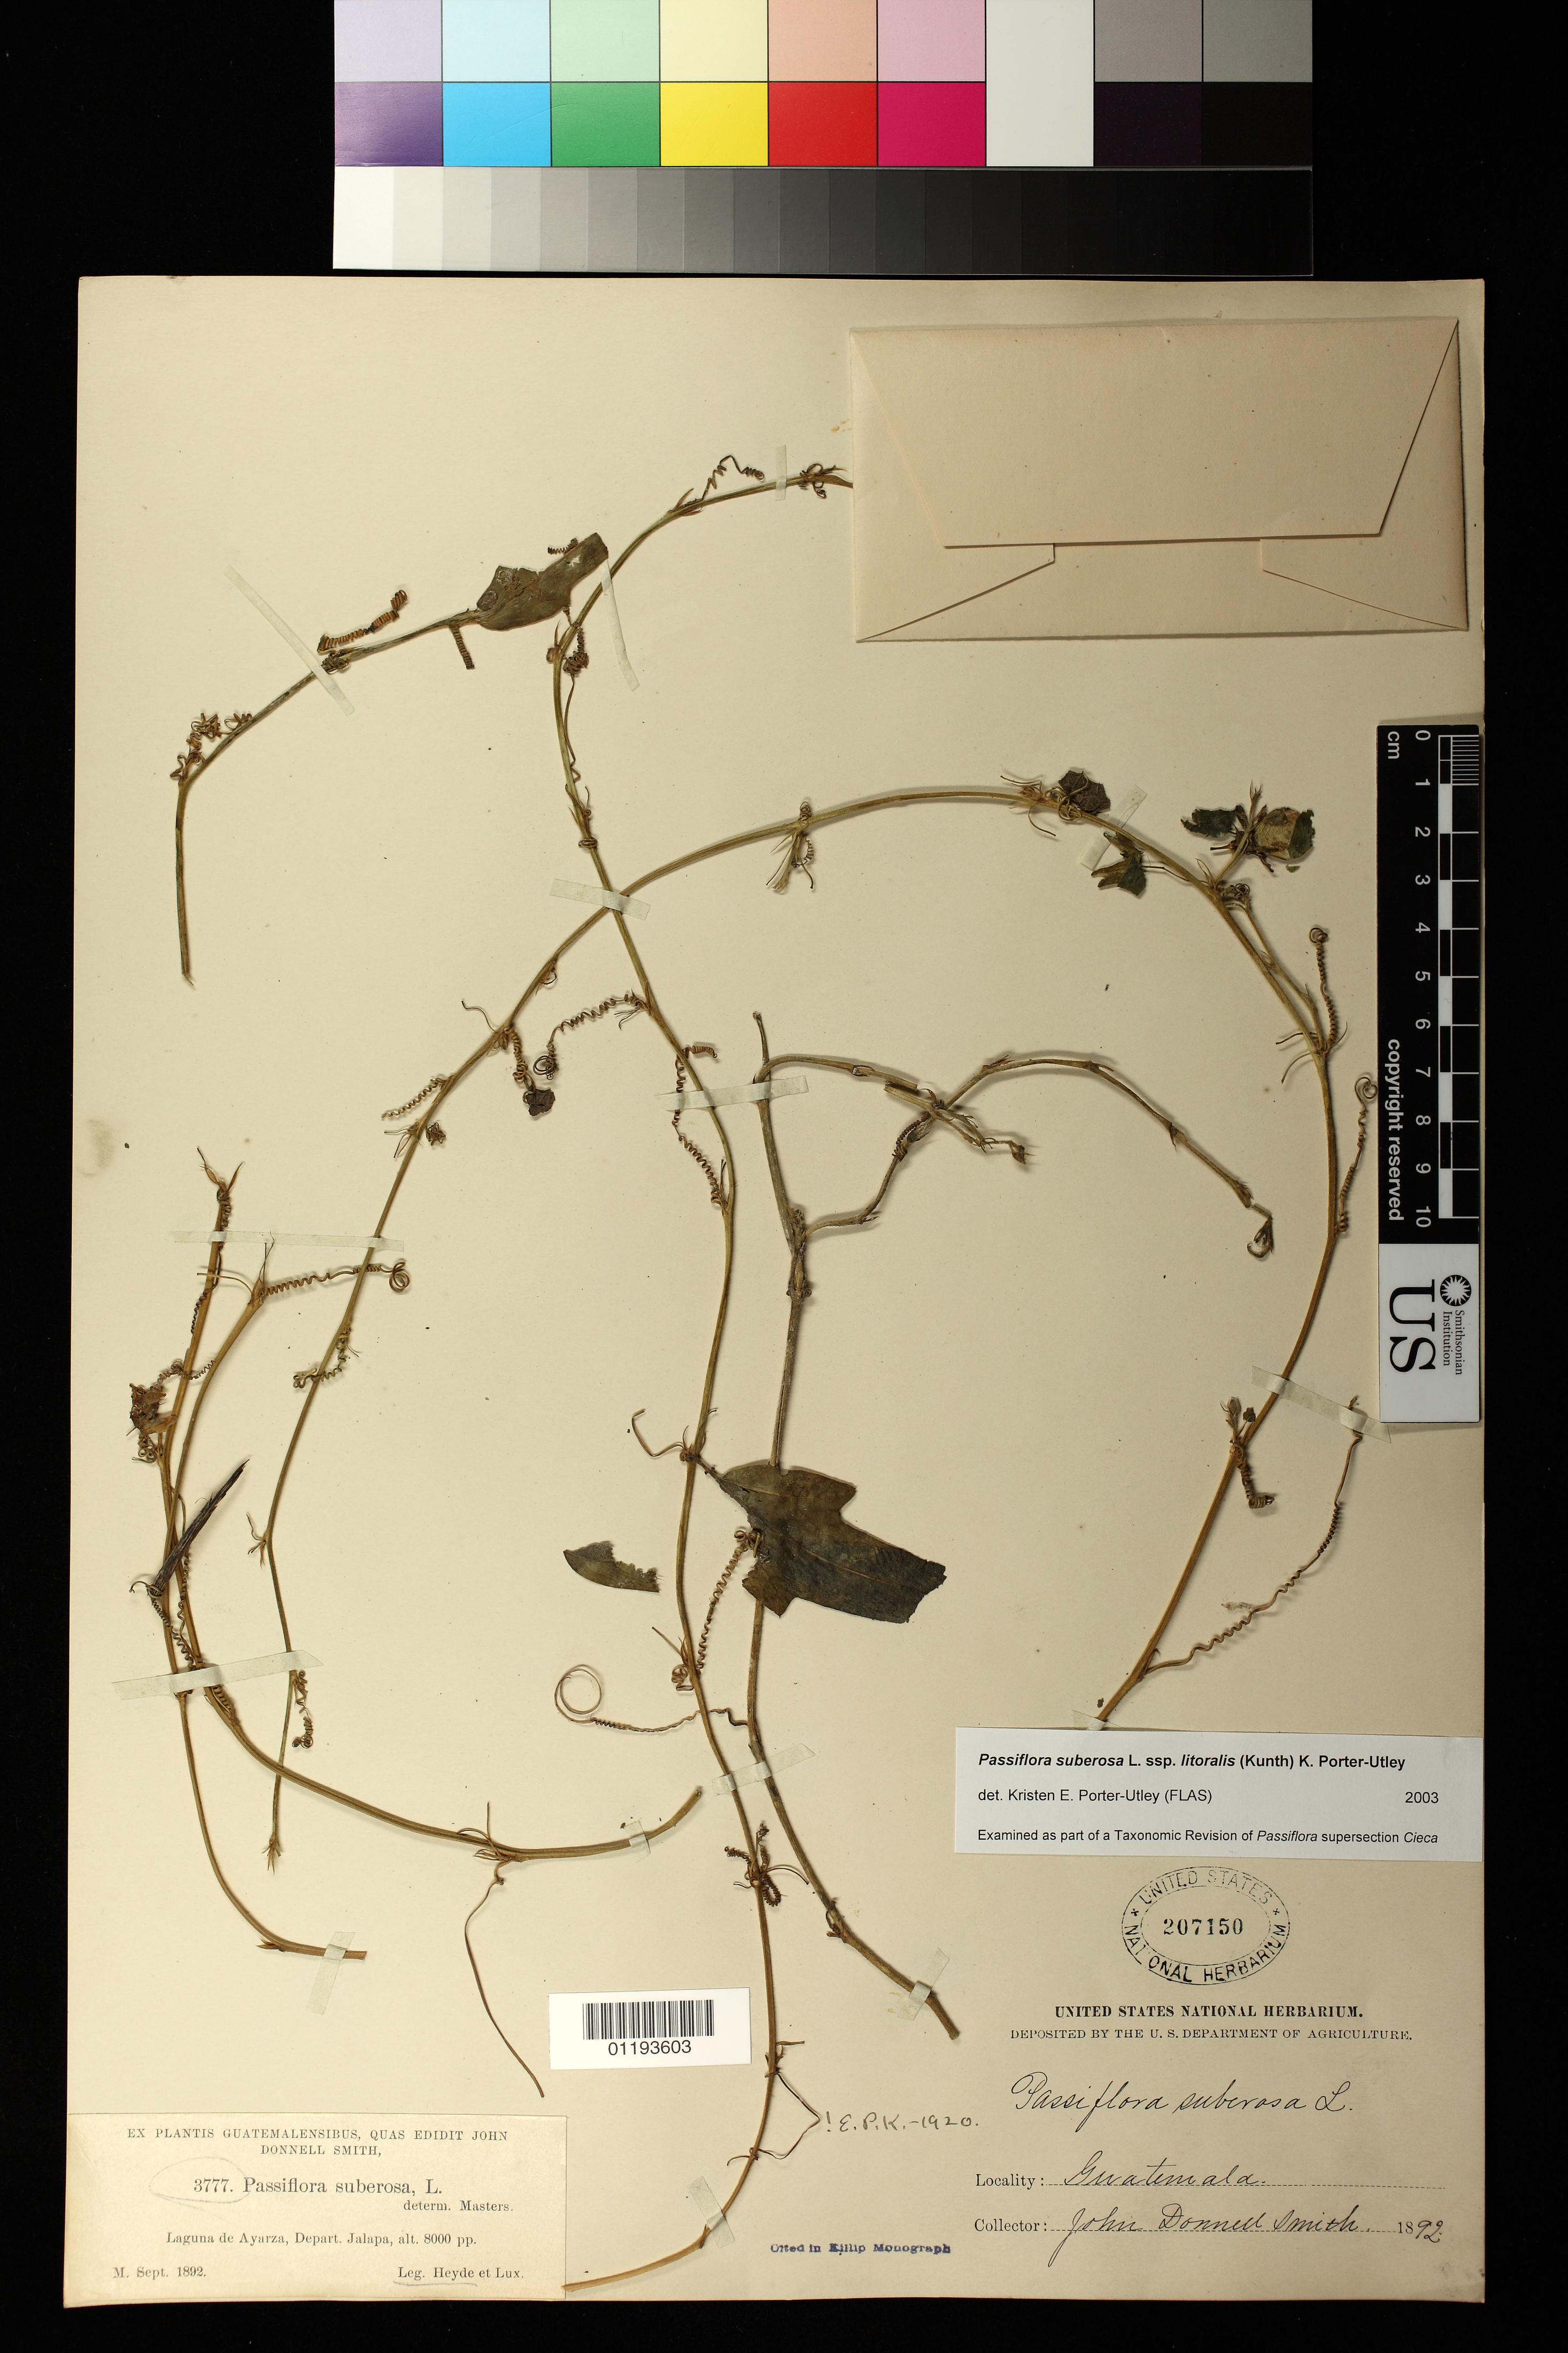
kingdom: Plantae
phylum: Tracheophyta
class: Magnoliopsida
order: Malpighiales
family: Passifloraceae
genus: Passiflora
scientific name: Passiflora suberosa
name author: L.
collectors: J. Donnell Smith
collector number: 3777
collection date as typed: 1892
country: Guatemala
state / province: Jalapa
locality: Laguna de Ayarza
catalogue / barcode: US 207150